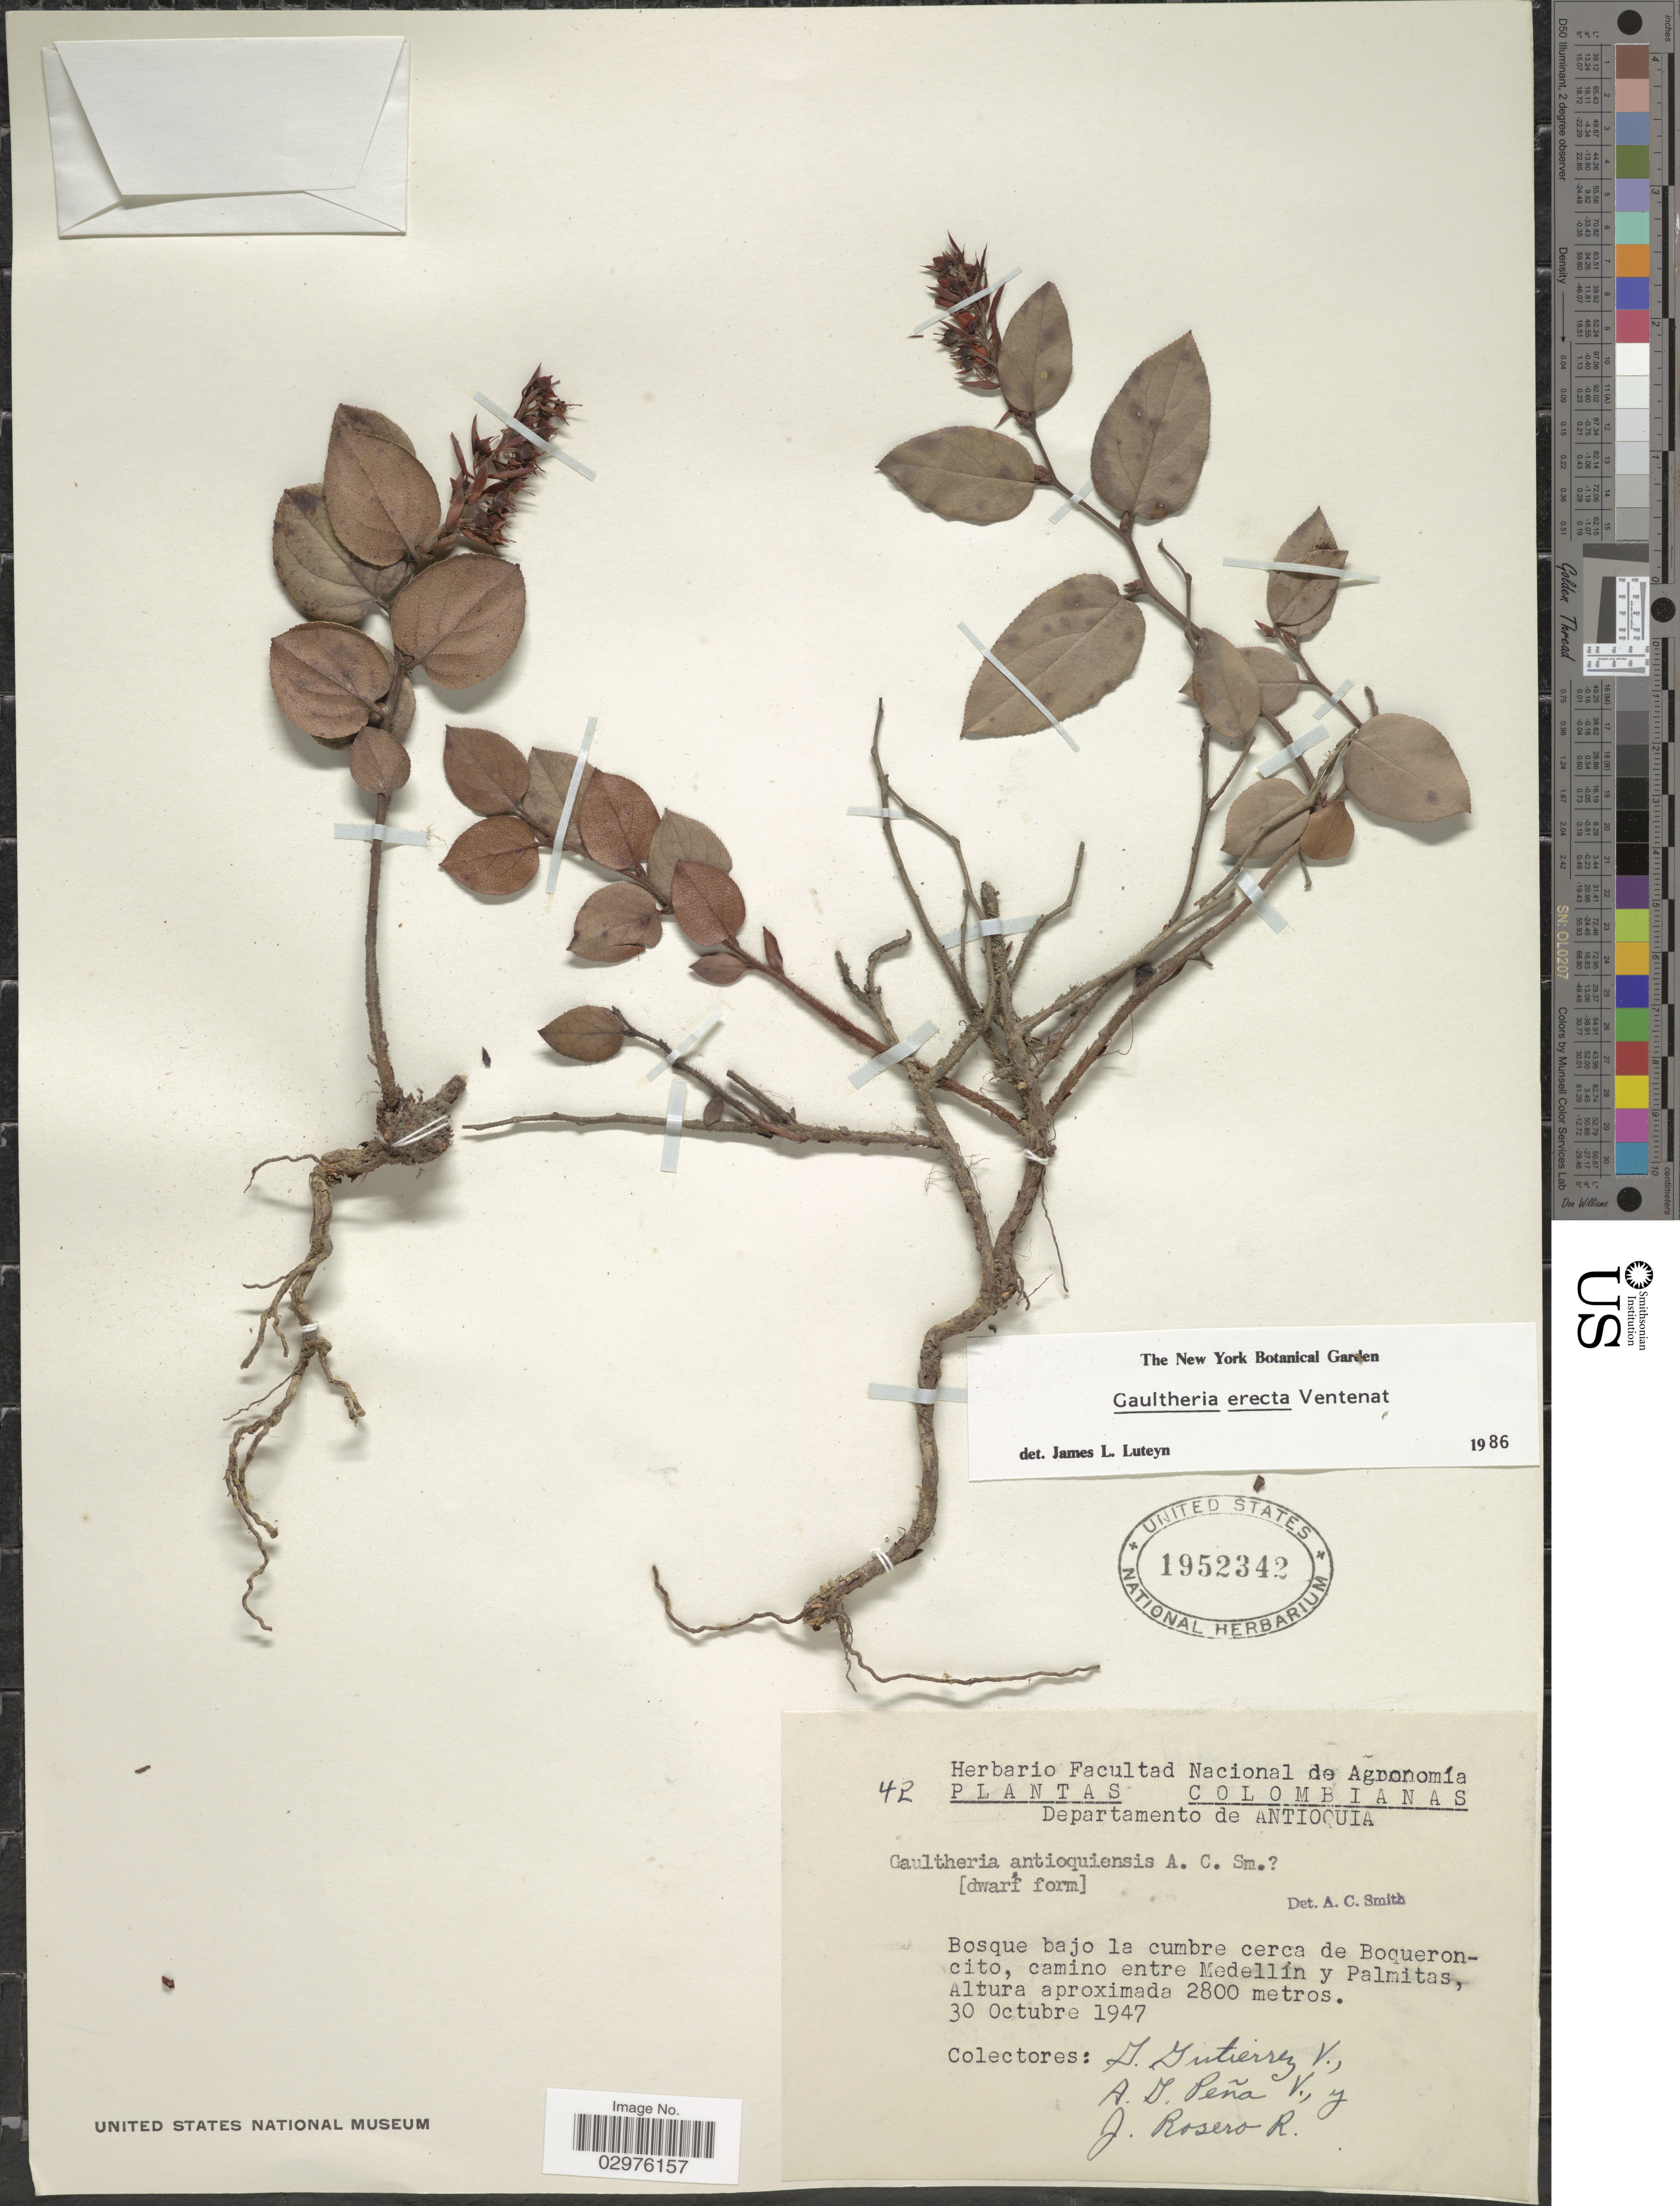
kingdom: Plantae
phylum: Tracheophyta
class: Magnoliopsida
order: Ericales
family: Ericaceae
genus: Gaultheria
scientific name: Gaultheria erecta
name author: Vent.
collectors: G. Gutiérrez V., A. G. Pena V. & J. Rosero R.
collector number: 42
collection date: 1947-10-30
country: Colombia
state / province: Antioquia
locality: Departamento de Antioquia. Bosque bajo la cumbre cerca de Boqueroncito, camino entre Medellín y Palmitas.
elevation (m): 2800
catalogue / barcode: US 1952342